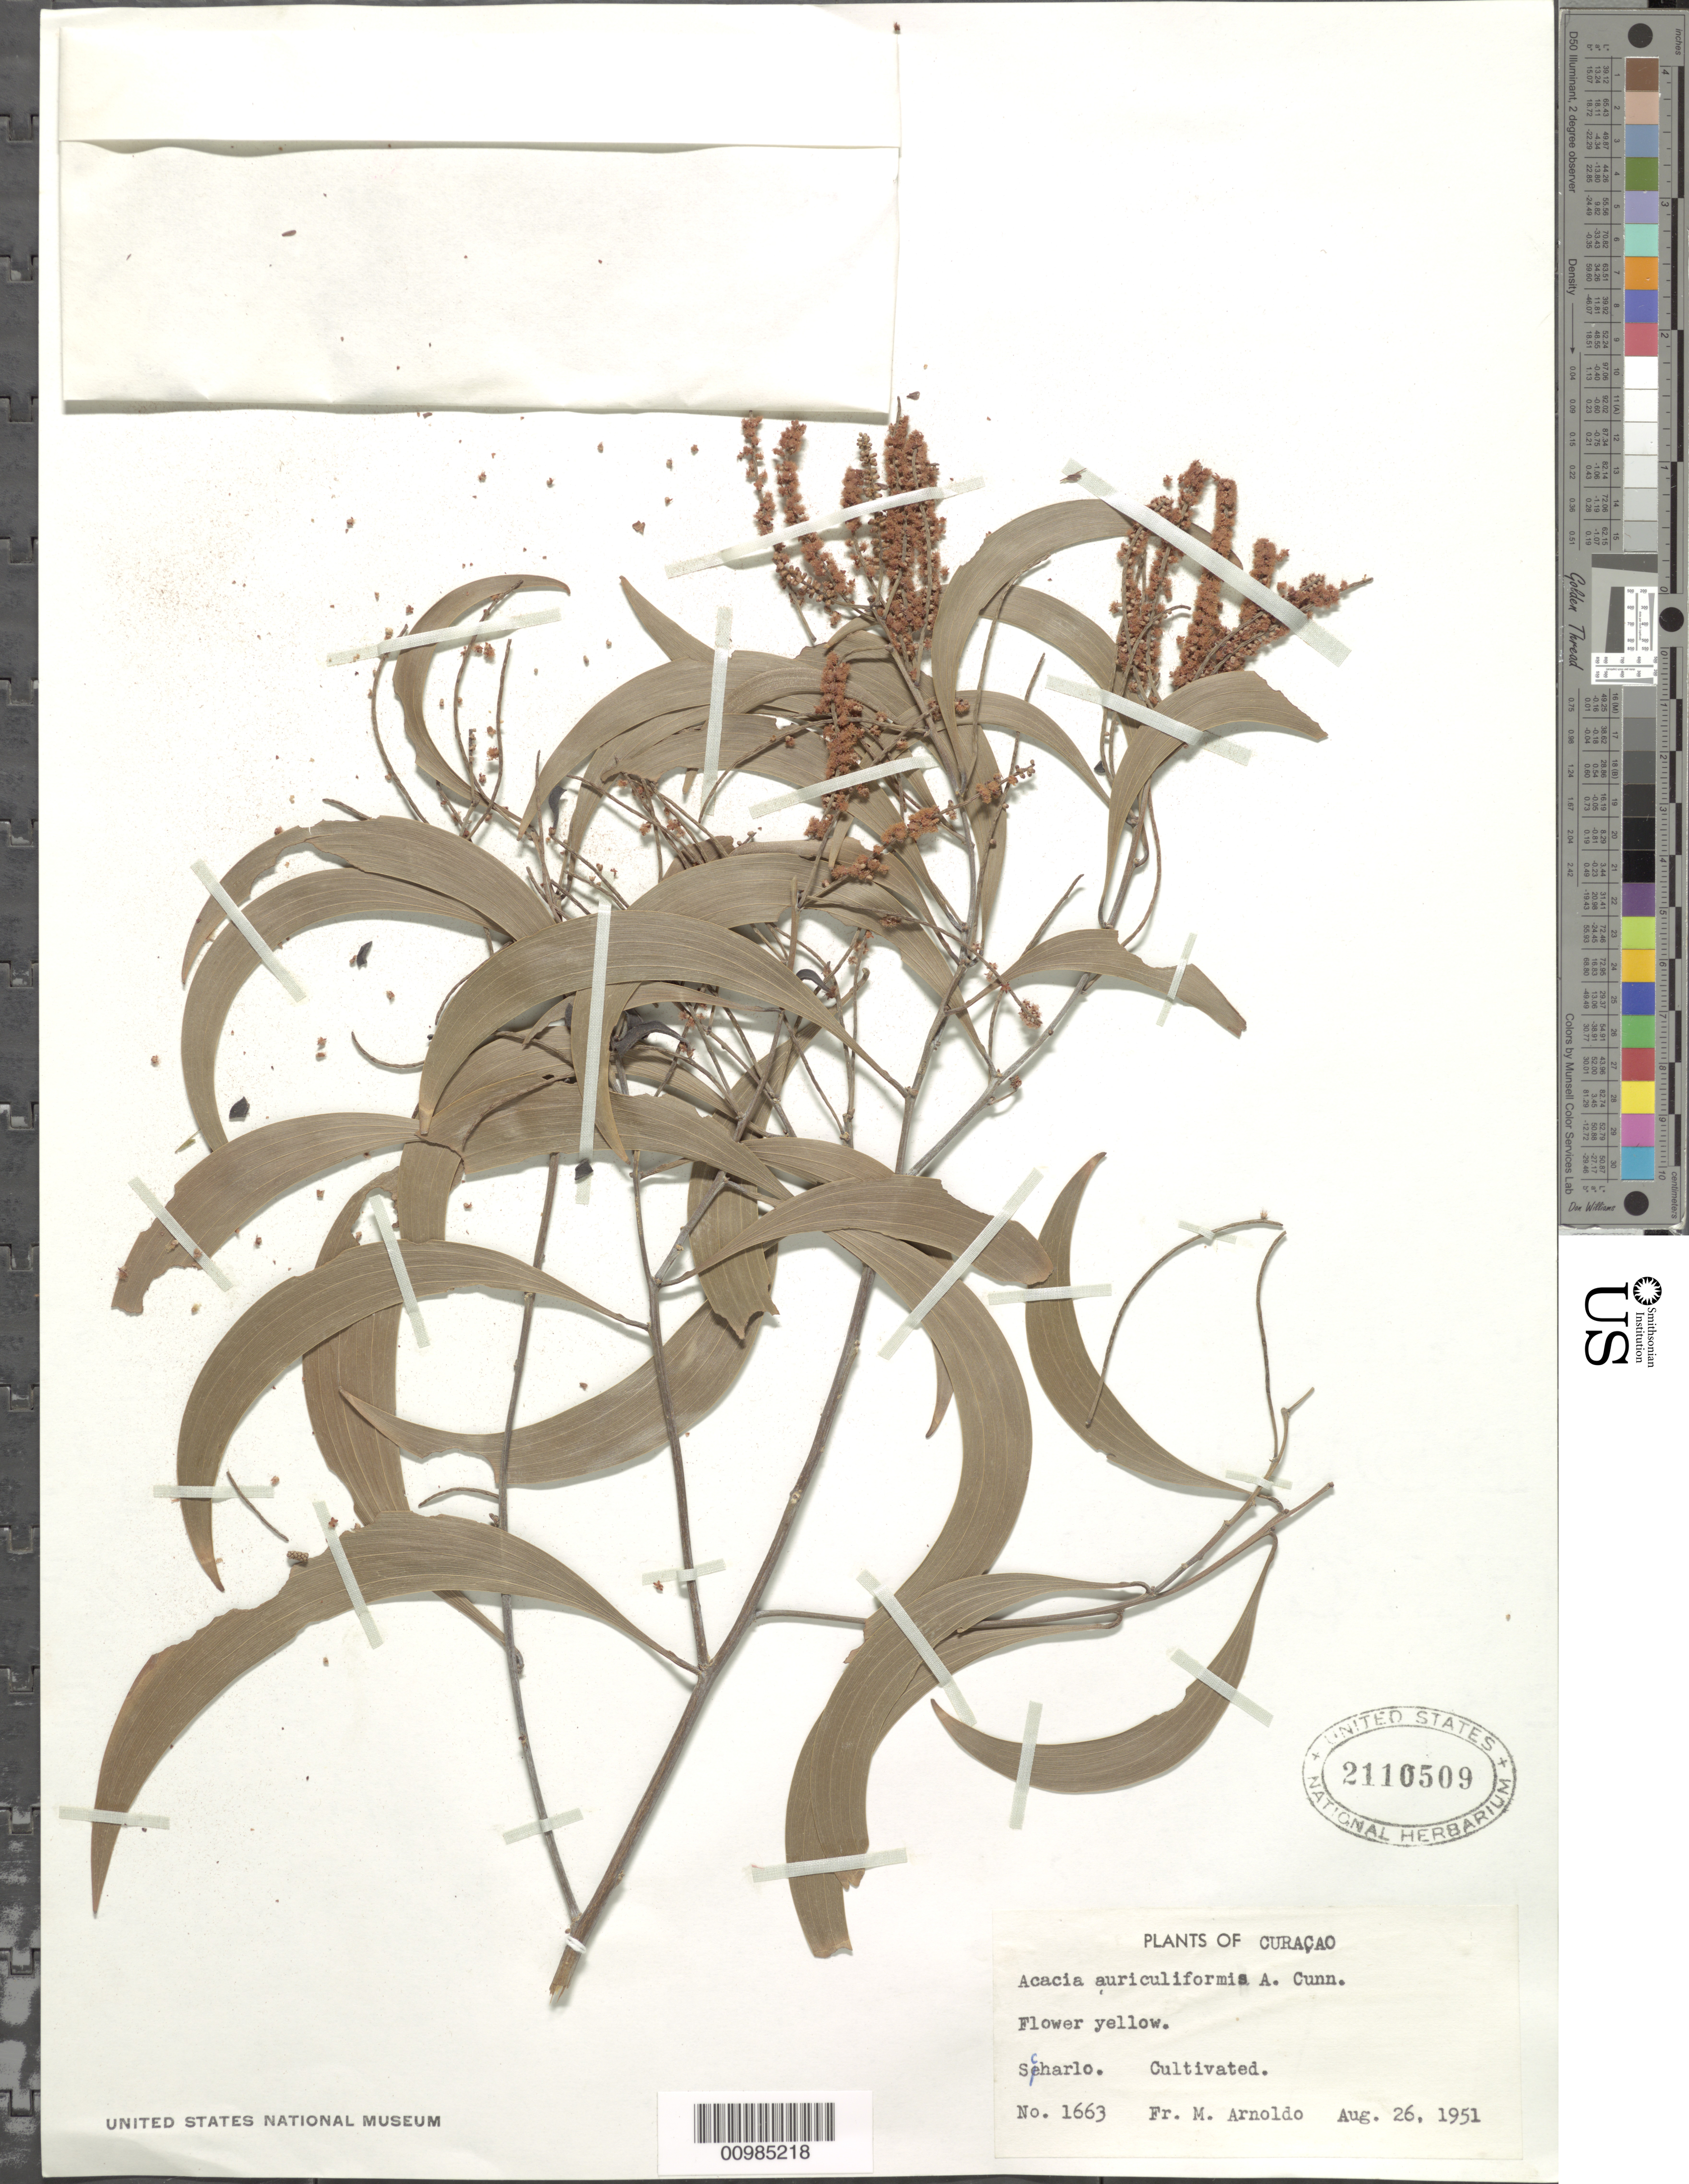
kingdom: Plantae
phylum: Tracheophyta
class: Magnoliopsida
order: Fabales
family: Fabaceae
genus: Acacia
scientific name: Acacia auriculiformis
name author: A. Cunn. ex Benth.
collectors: N. Arnoldo-Broeders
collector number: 1663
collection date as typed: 26 Aug 1951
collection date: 1951-08-26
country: Curaçao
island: Curaçao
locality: Scharlo.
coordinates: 0 N, 0 E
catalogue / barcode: US 2110509